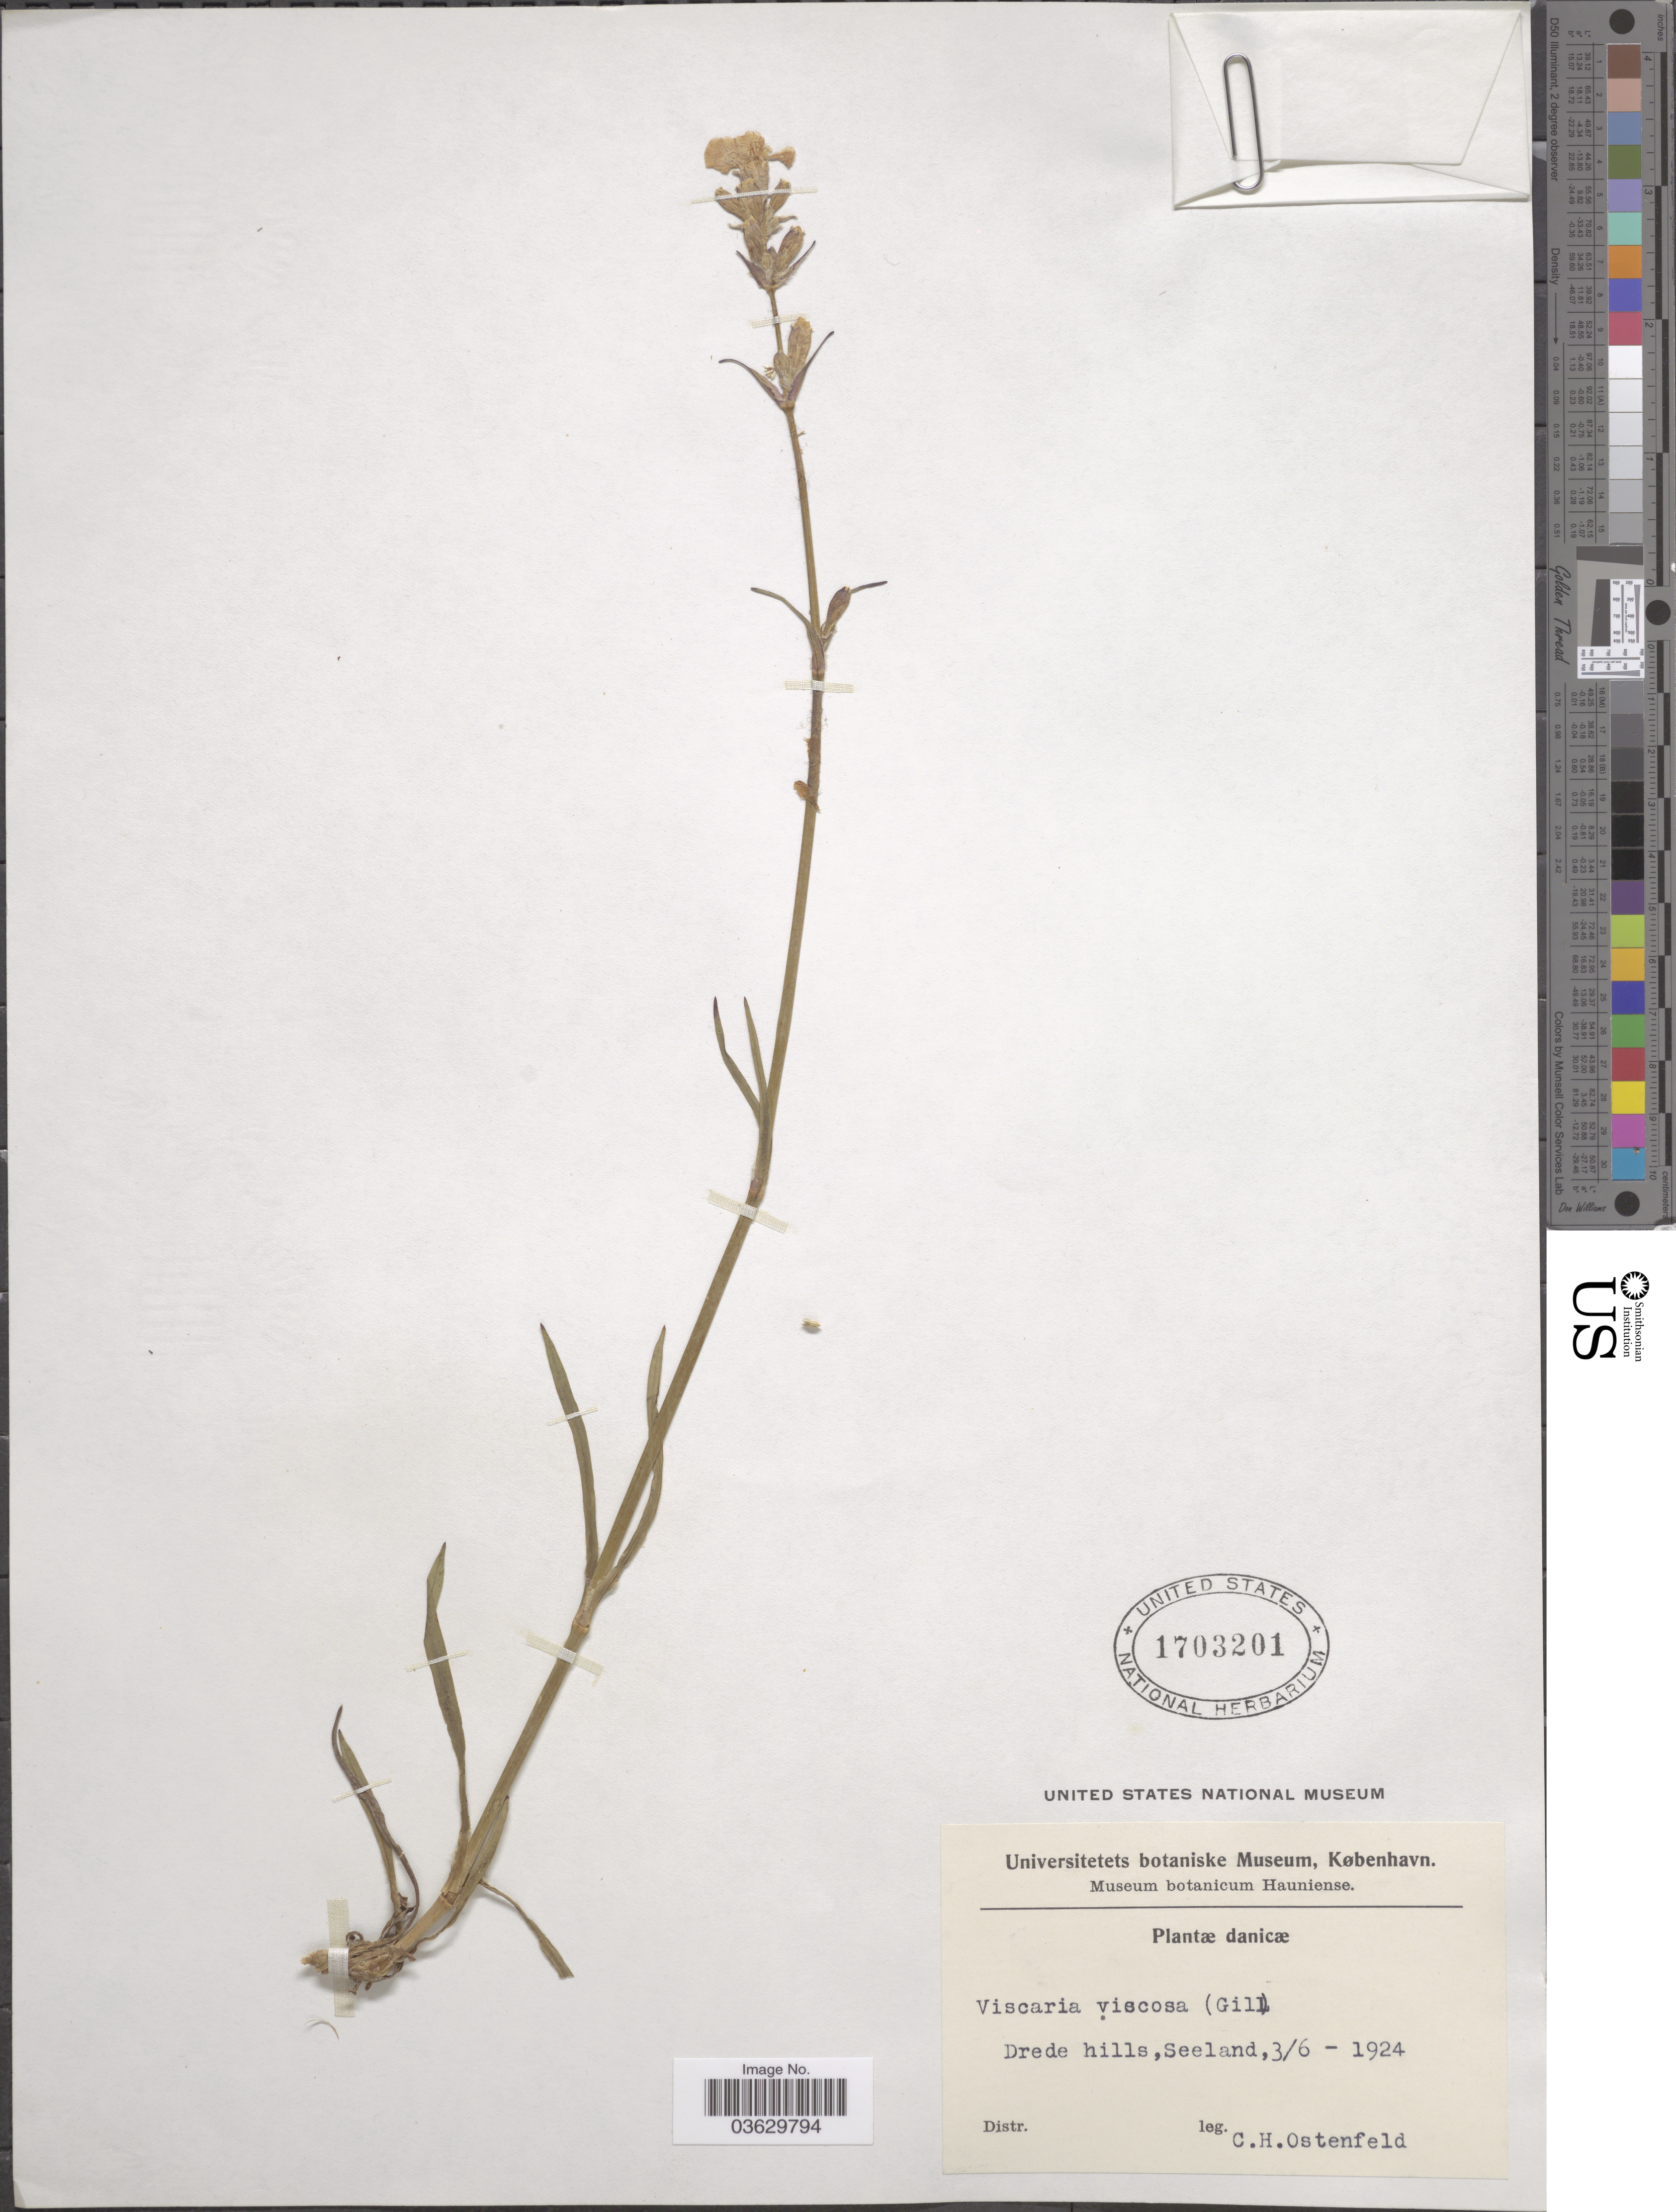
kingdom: Plantae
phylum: Tracheophyta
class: Magnoliopsida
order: Caryophyllales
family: Caryophyllaceae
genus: Viscaria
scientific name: Viscaria viscosa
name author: (Scop.) Asch.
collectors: C. Ostenfeld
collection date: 1924-06-03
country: Denmark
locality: Danicæ. Drede hills, Seeland.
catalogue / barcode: US 1703201